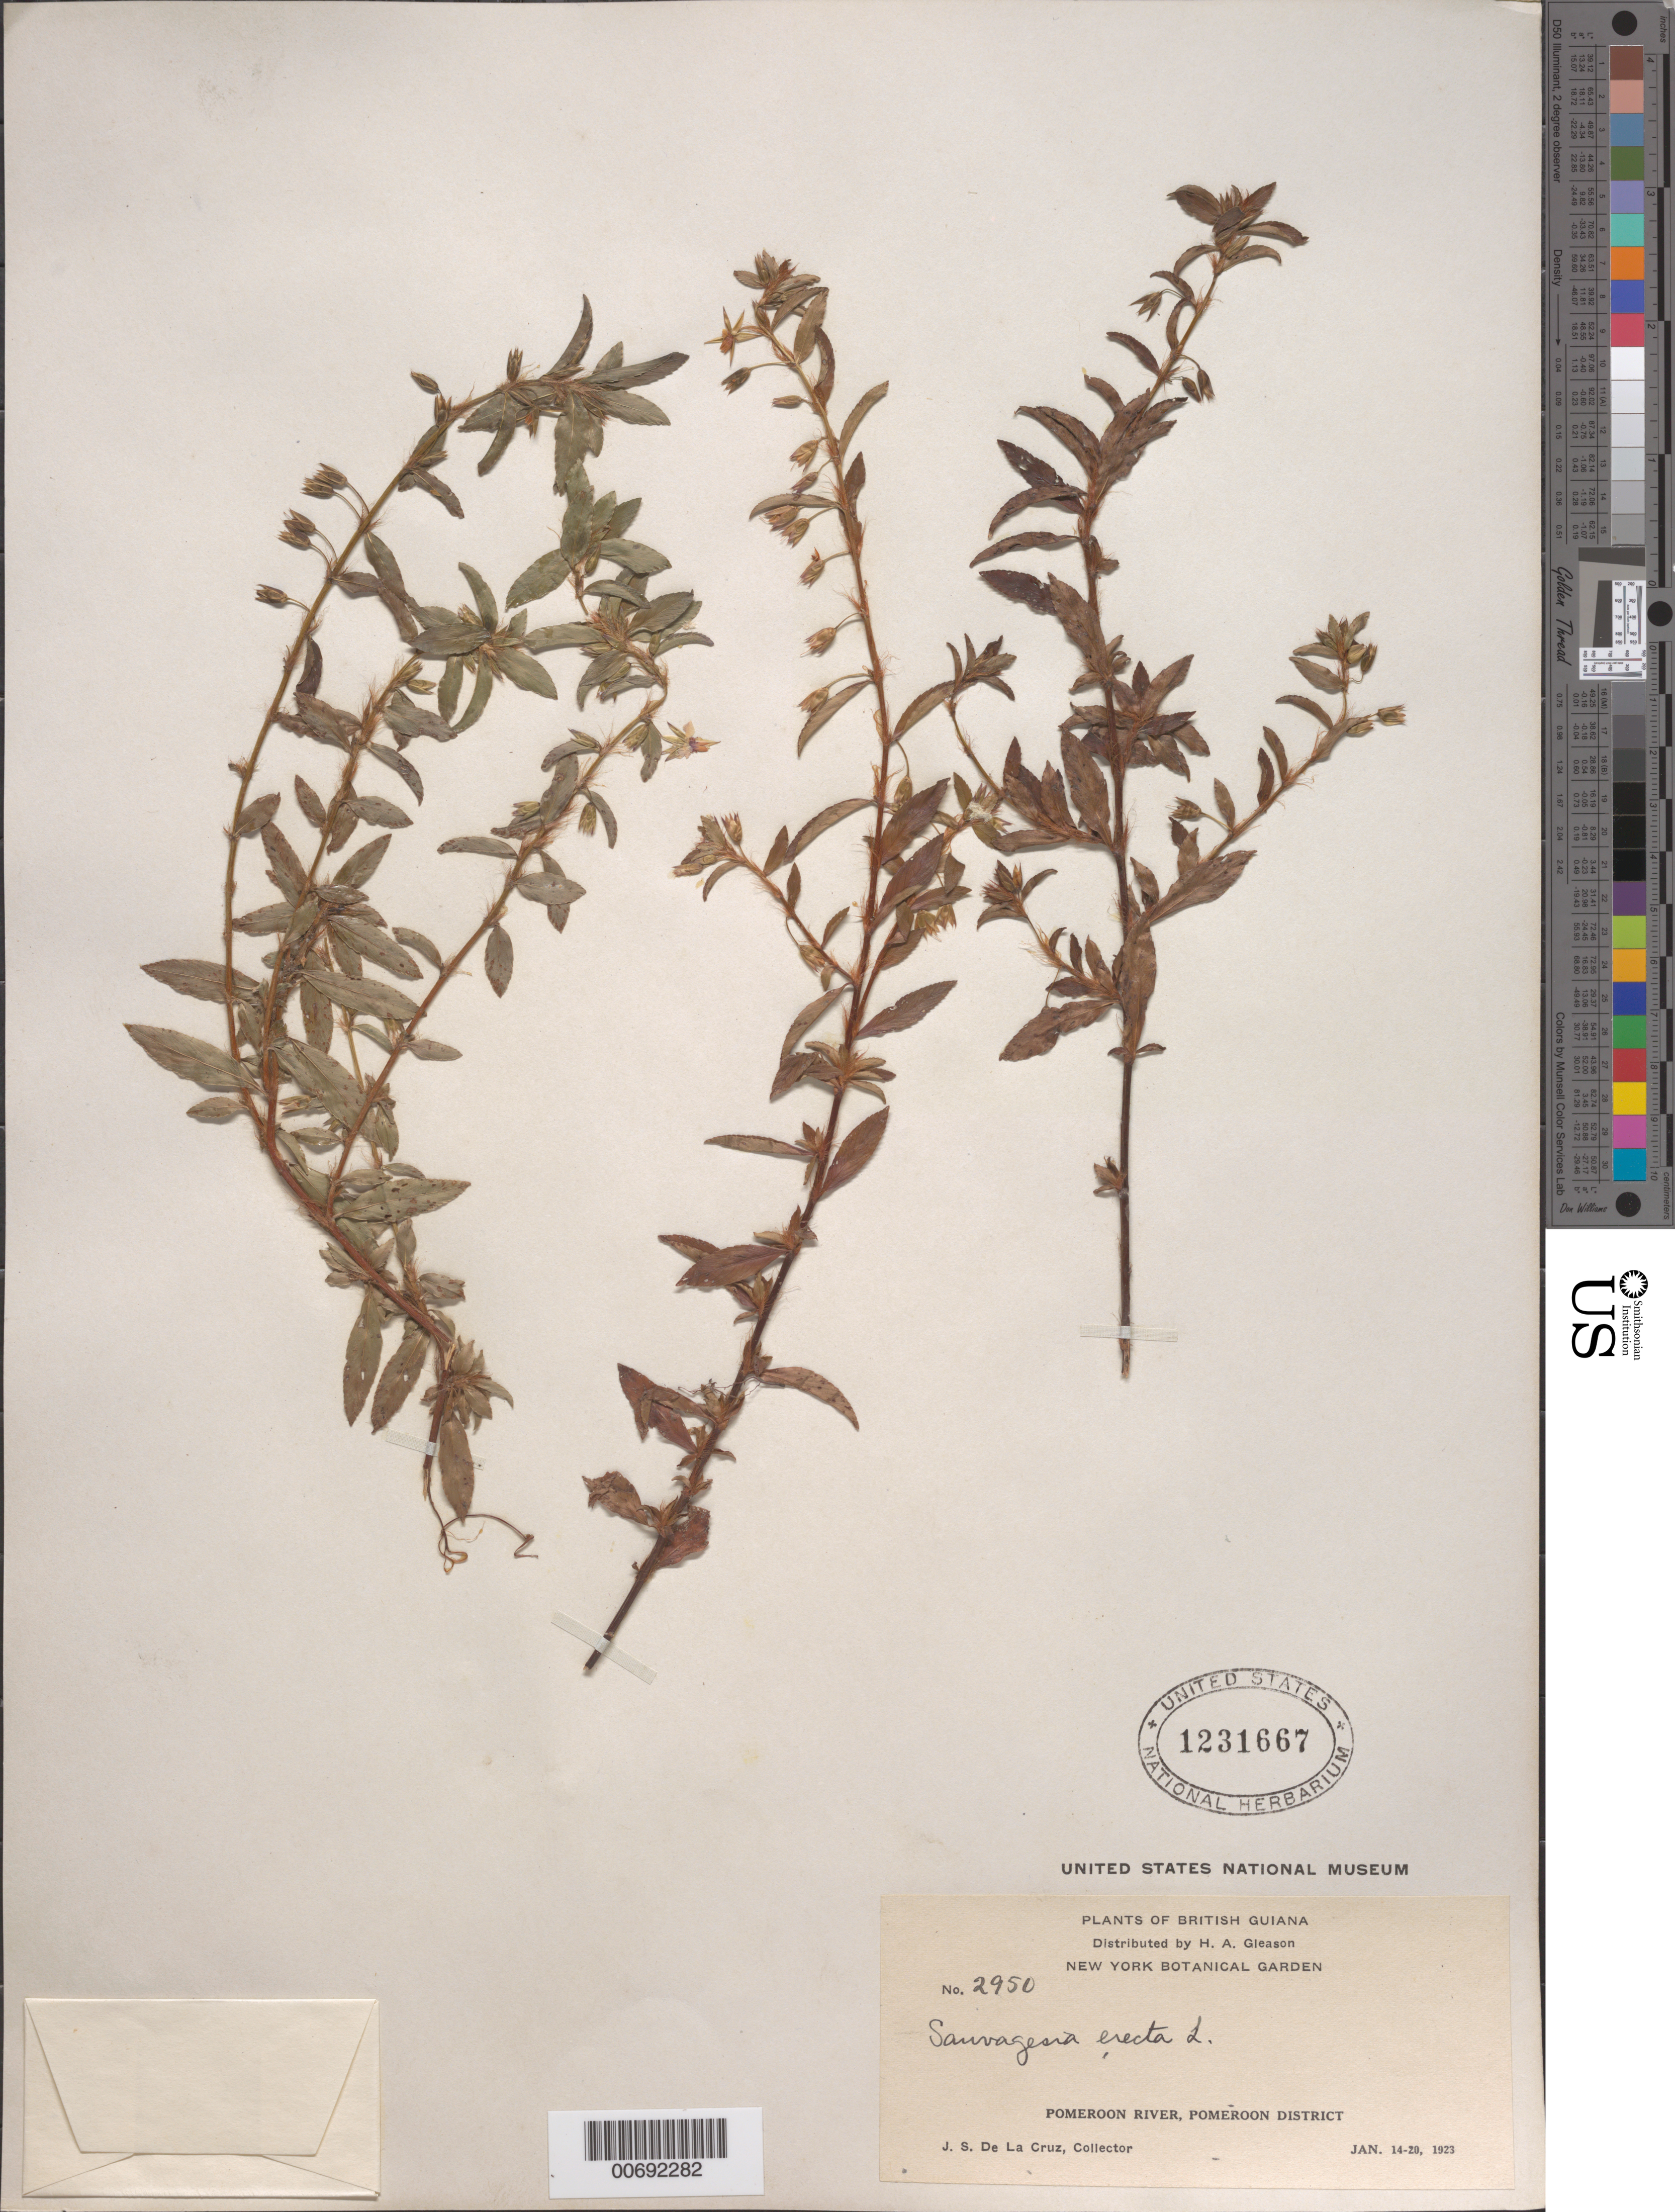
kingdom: Plantae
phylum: Tracheophyta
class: Magnoliopsida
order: Malpighiales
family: Ochnaceae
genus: Sauvagesia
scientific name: Sauvagesia erecta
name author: L.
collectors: J. S. de la Cruz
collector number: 2950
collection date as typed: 14-Jan-23 to 20-Jan-23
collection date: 1923-01-14/1923-01-20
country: Guyana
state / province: Pomeroon-Supenaam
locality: Pomeroon R.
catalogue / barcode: US 1231667